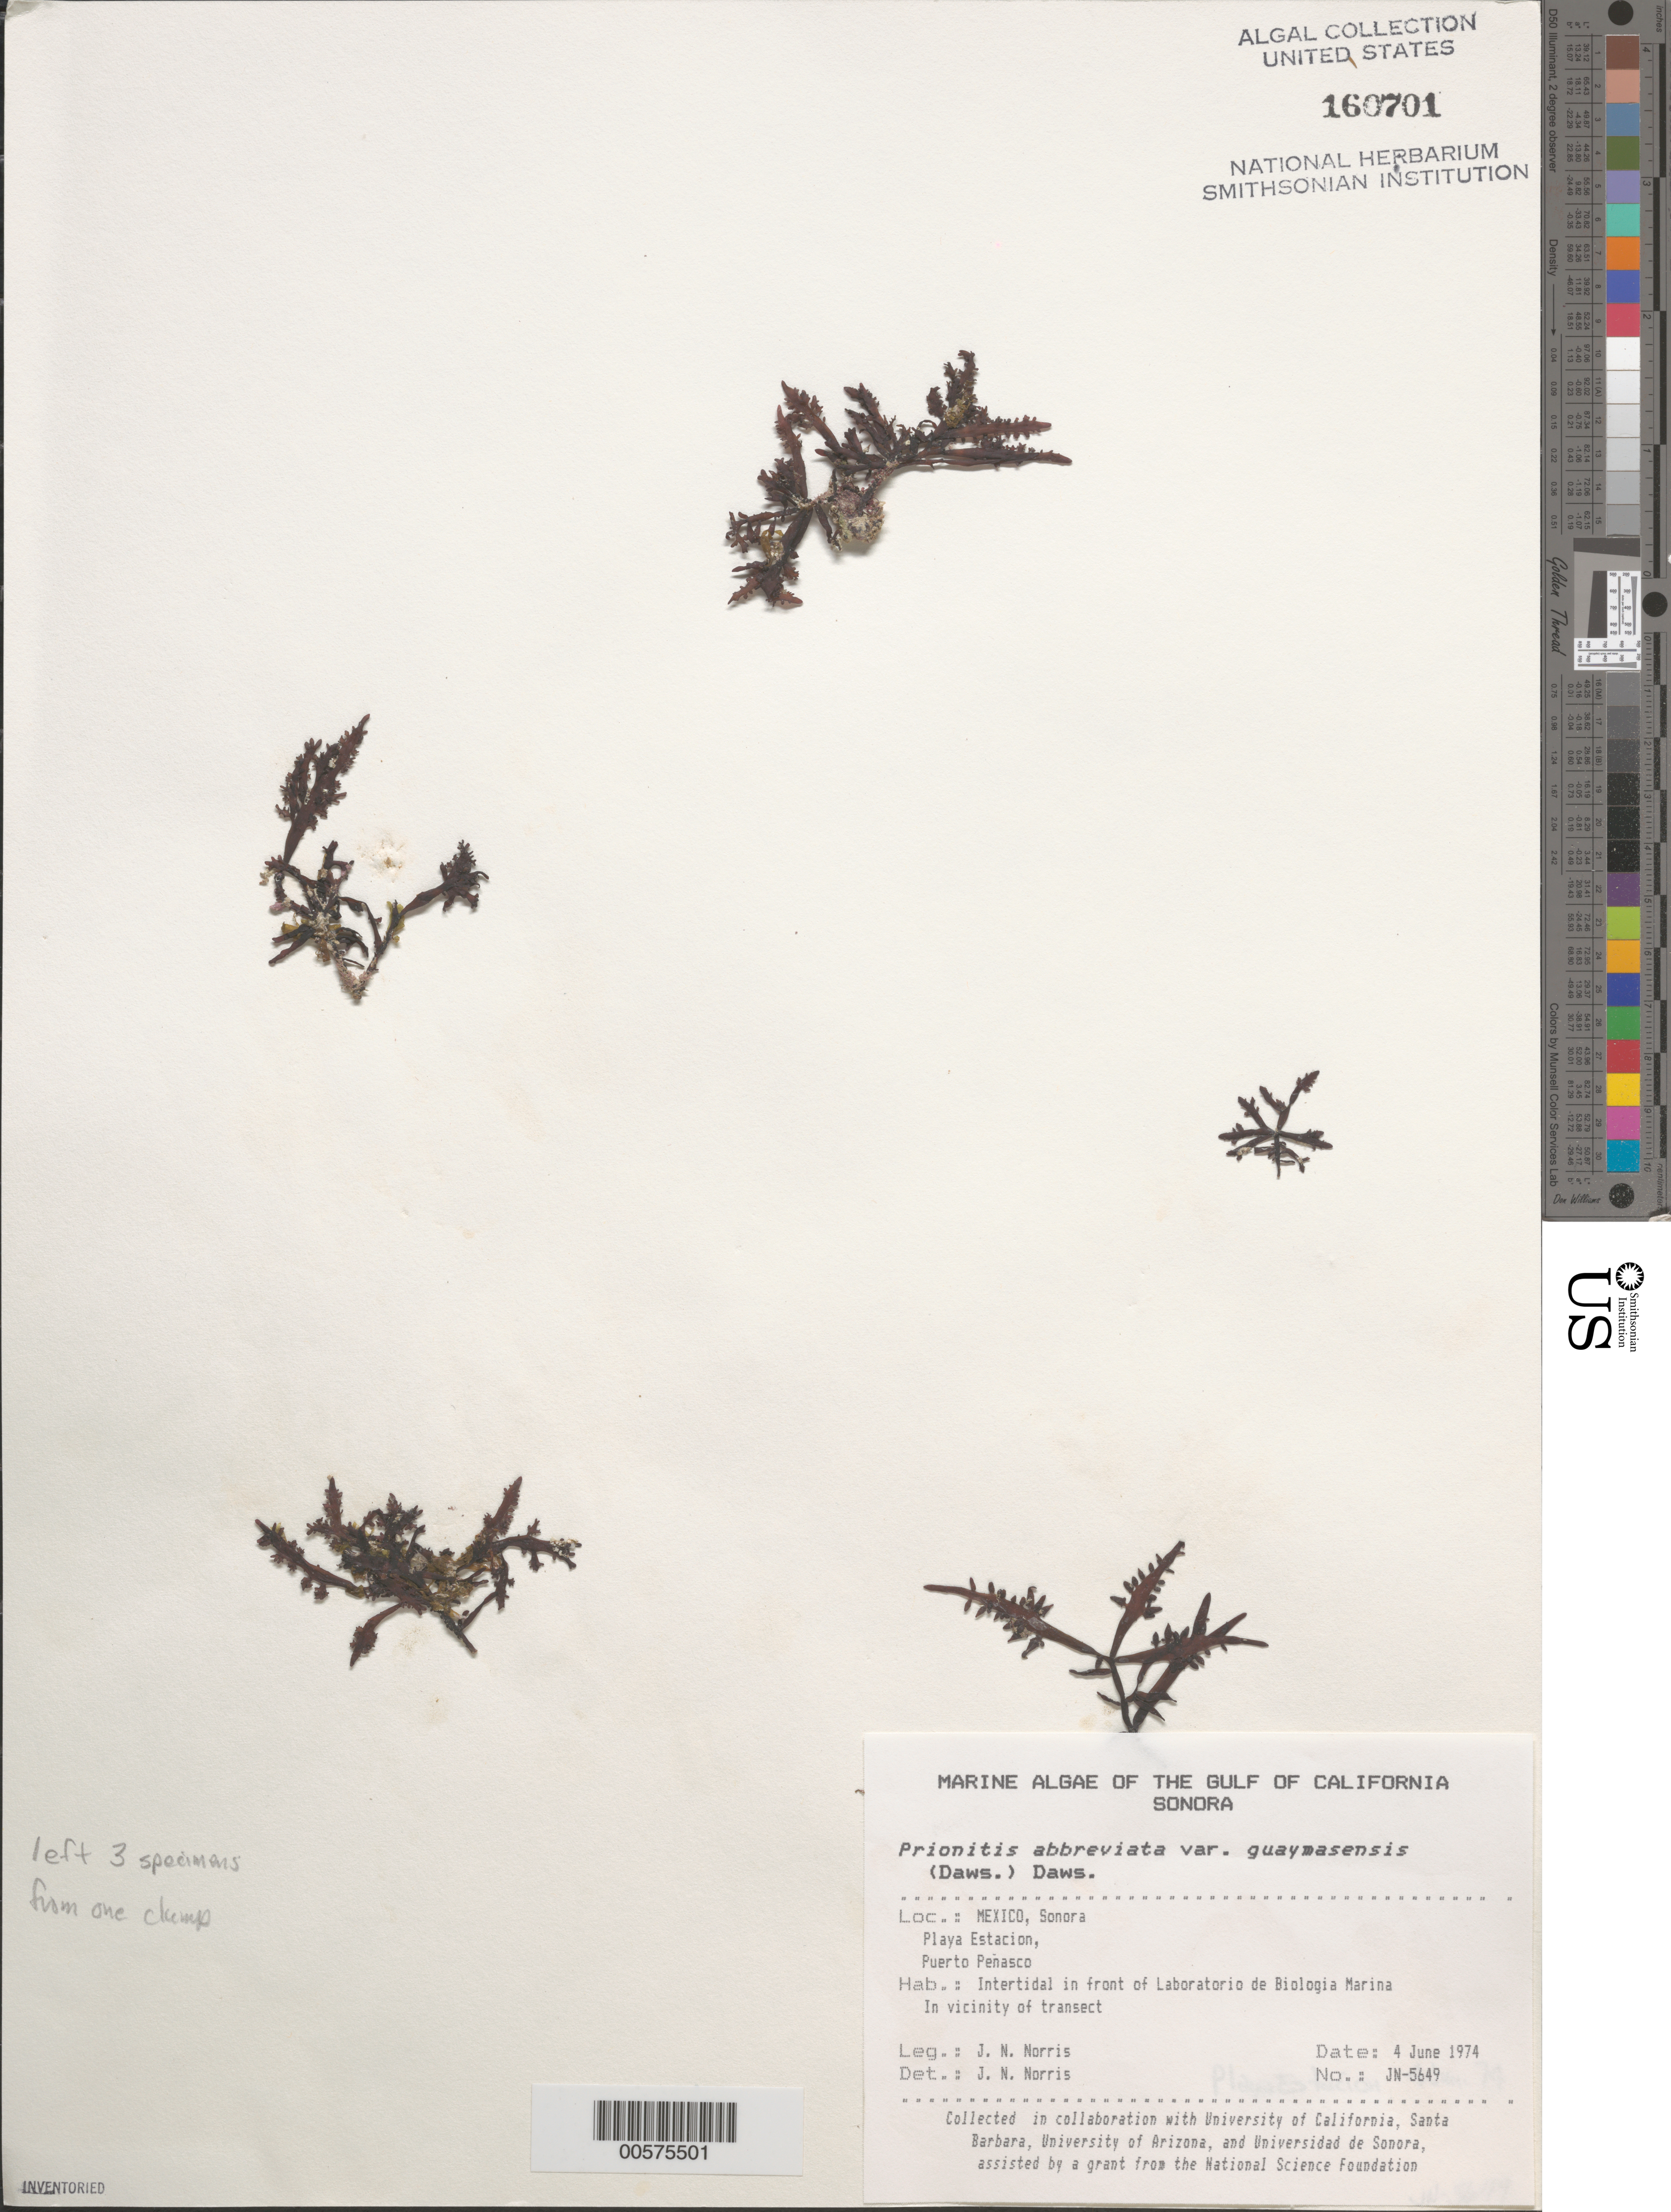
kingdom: Plantae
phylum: Rhodophyta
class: Florideophyceae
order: Cryptonemiales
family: Cryptonemiaceae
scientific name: Prionitis abbreviata var. guaymasensis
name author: (E.Y. Dawson) E.Y. Dawson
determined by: Norris, James N.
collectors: J. N. Norris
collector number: JN-5649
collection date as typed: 04 Jun 1974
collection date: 1974-06-04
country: Mexico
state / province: Sonora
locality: Playa Estacion, Puerto Penasco, Laboratorio de Biologia Marina shore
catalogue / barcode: US 160701